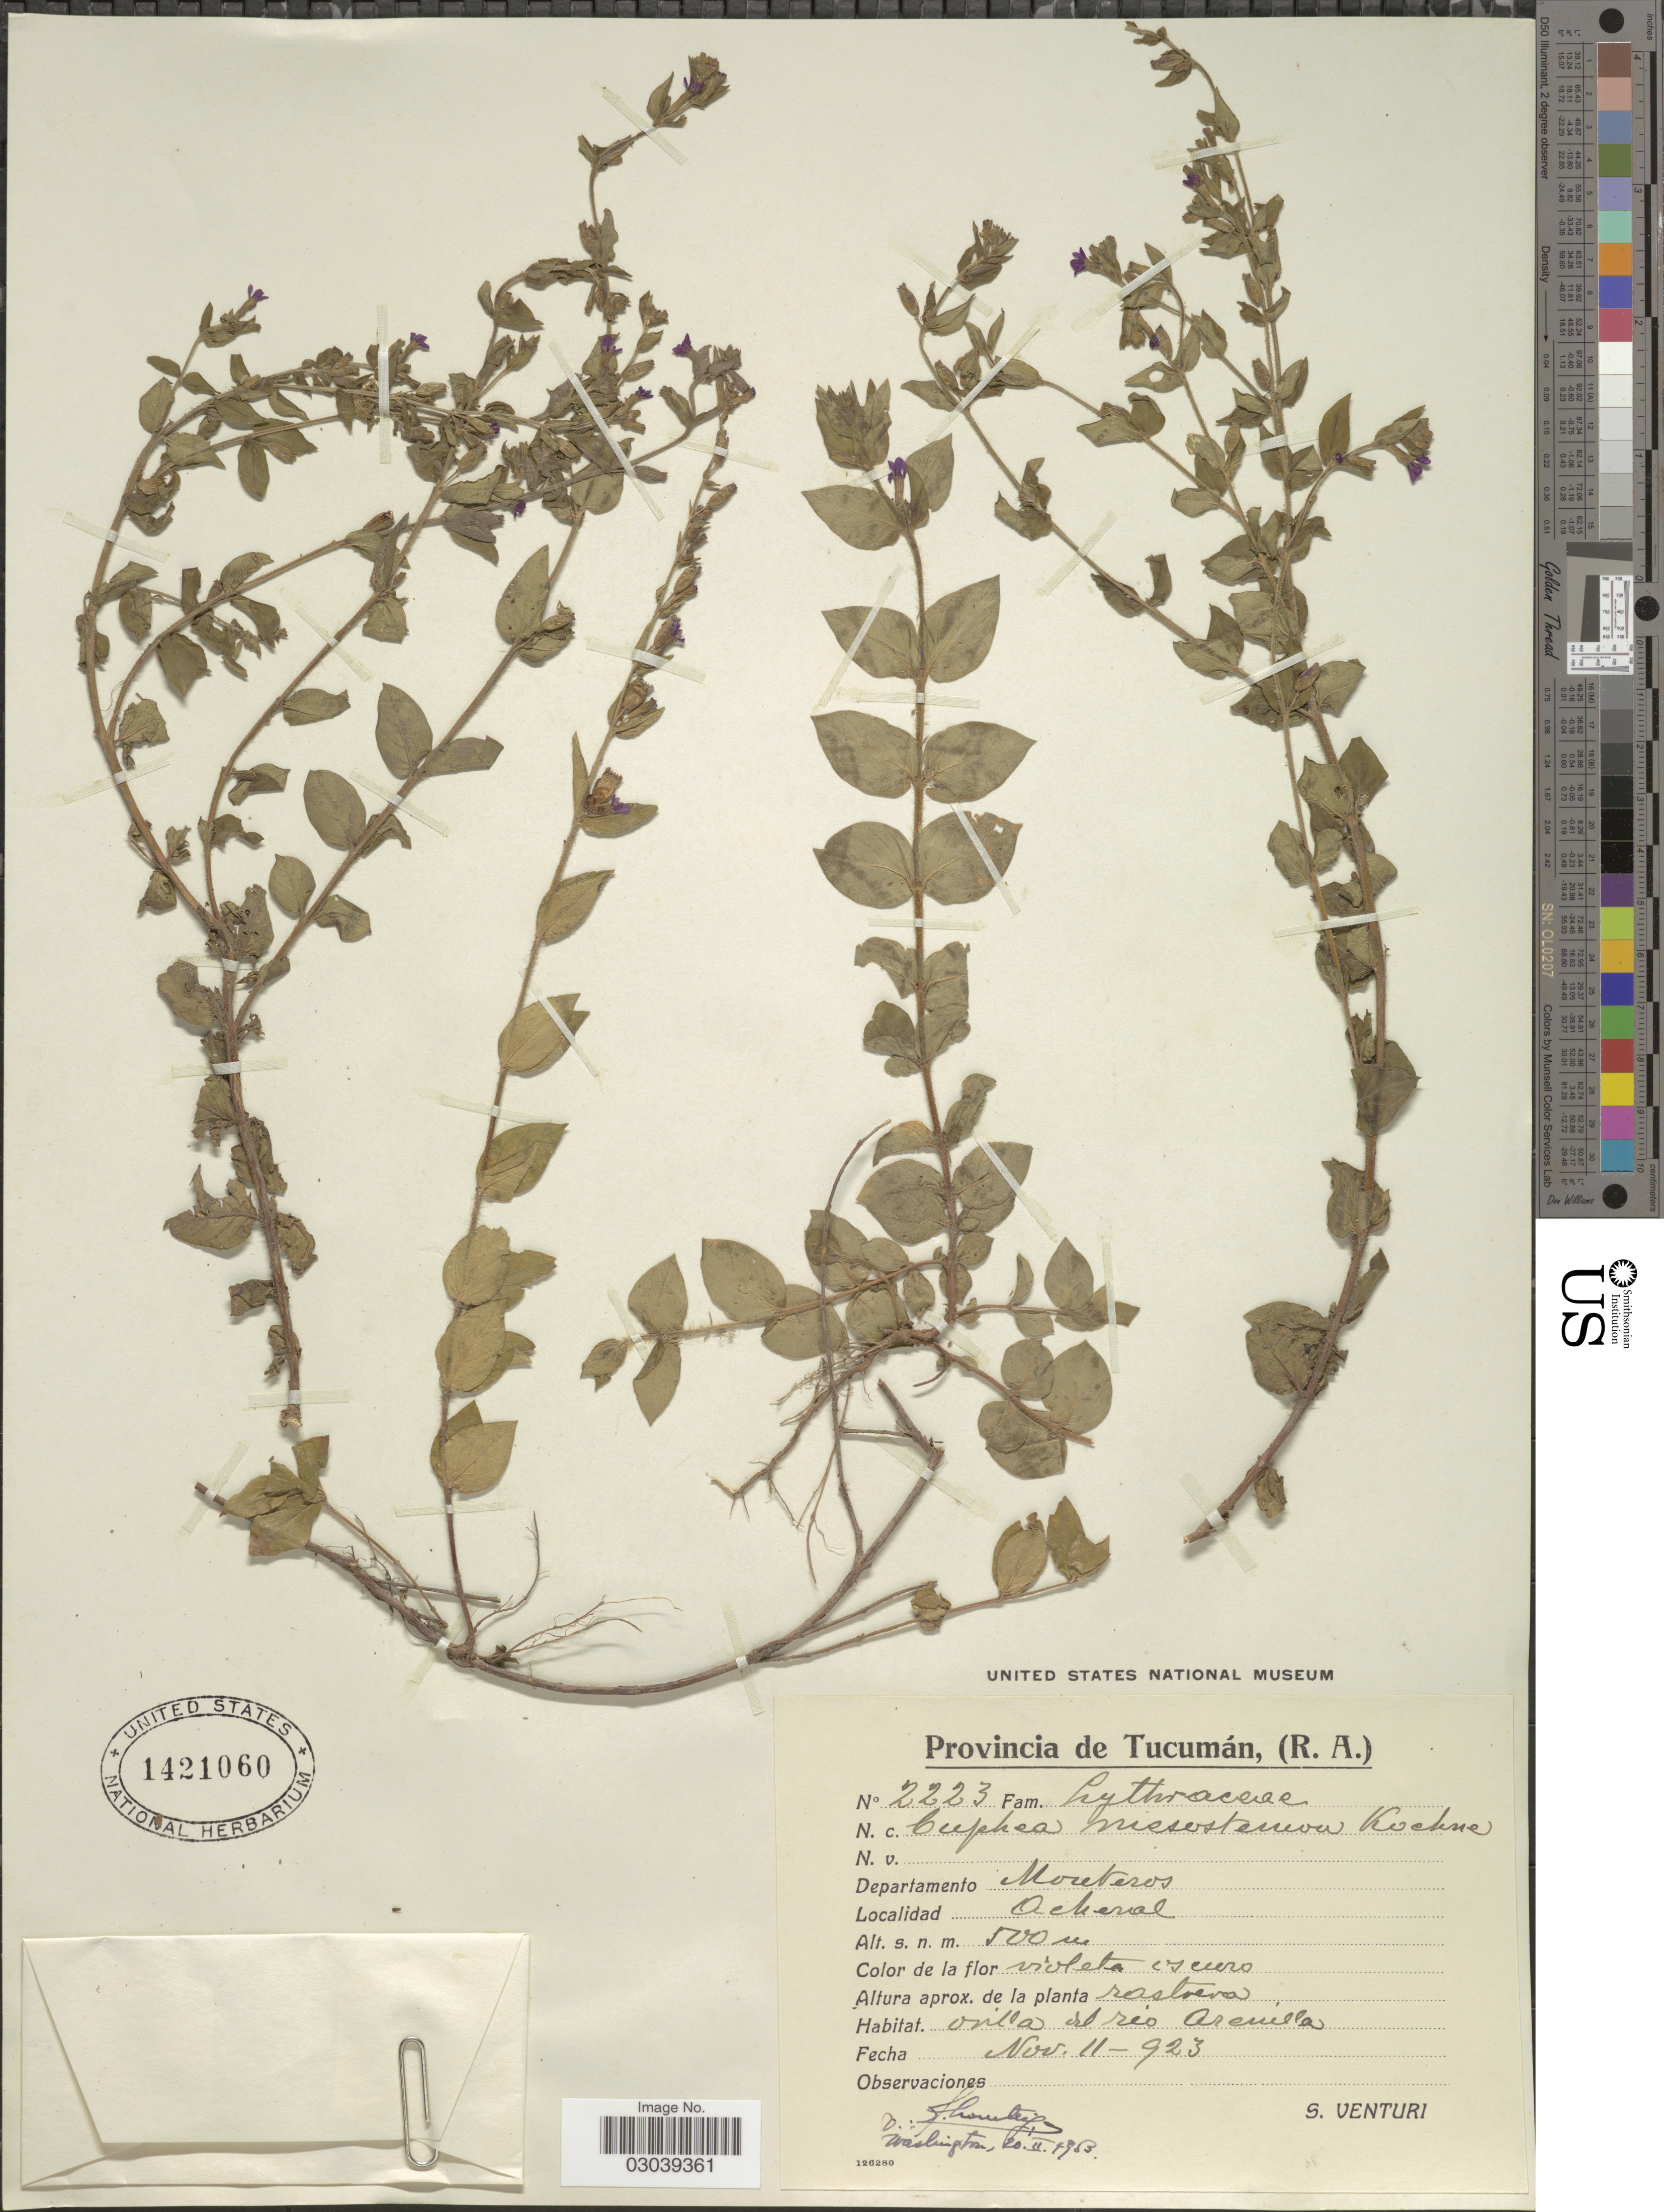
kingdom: Plantae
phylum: Tracheophyta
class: Magnoliopsida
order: Myrtales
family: Lythraceae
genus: Cuphea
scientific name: Cuphea calophylla subsp. mesostemon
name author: (Koehne) Lourteig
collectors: S. Venturi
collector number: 2223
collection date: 1923-11-11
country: Argentina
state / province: Tucuman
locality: Departamento Monteros. Acheral.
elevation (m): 500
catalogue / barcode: US 1421060